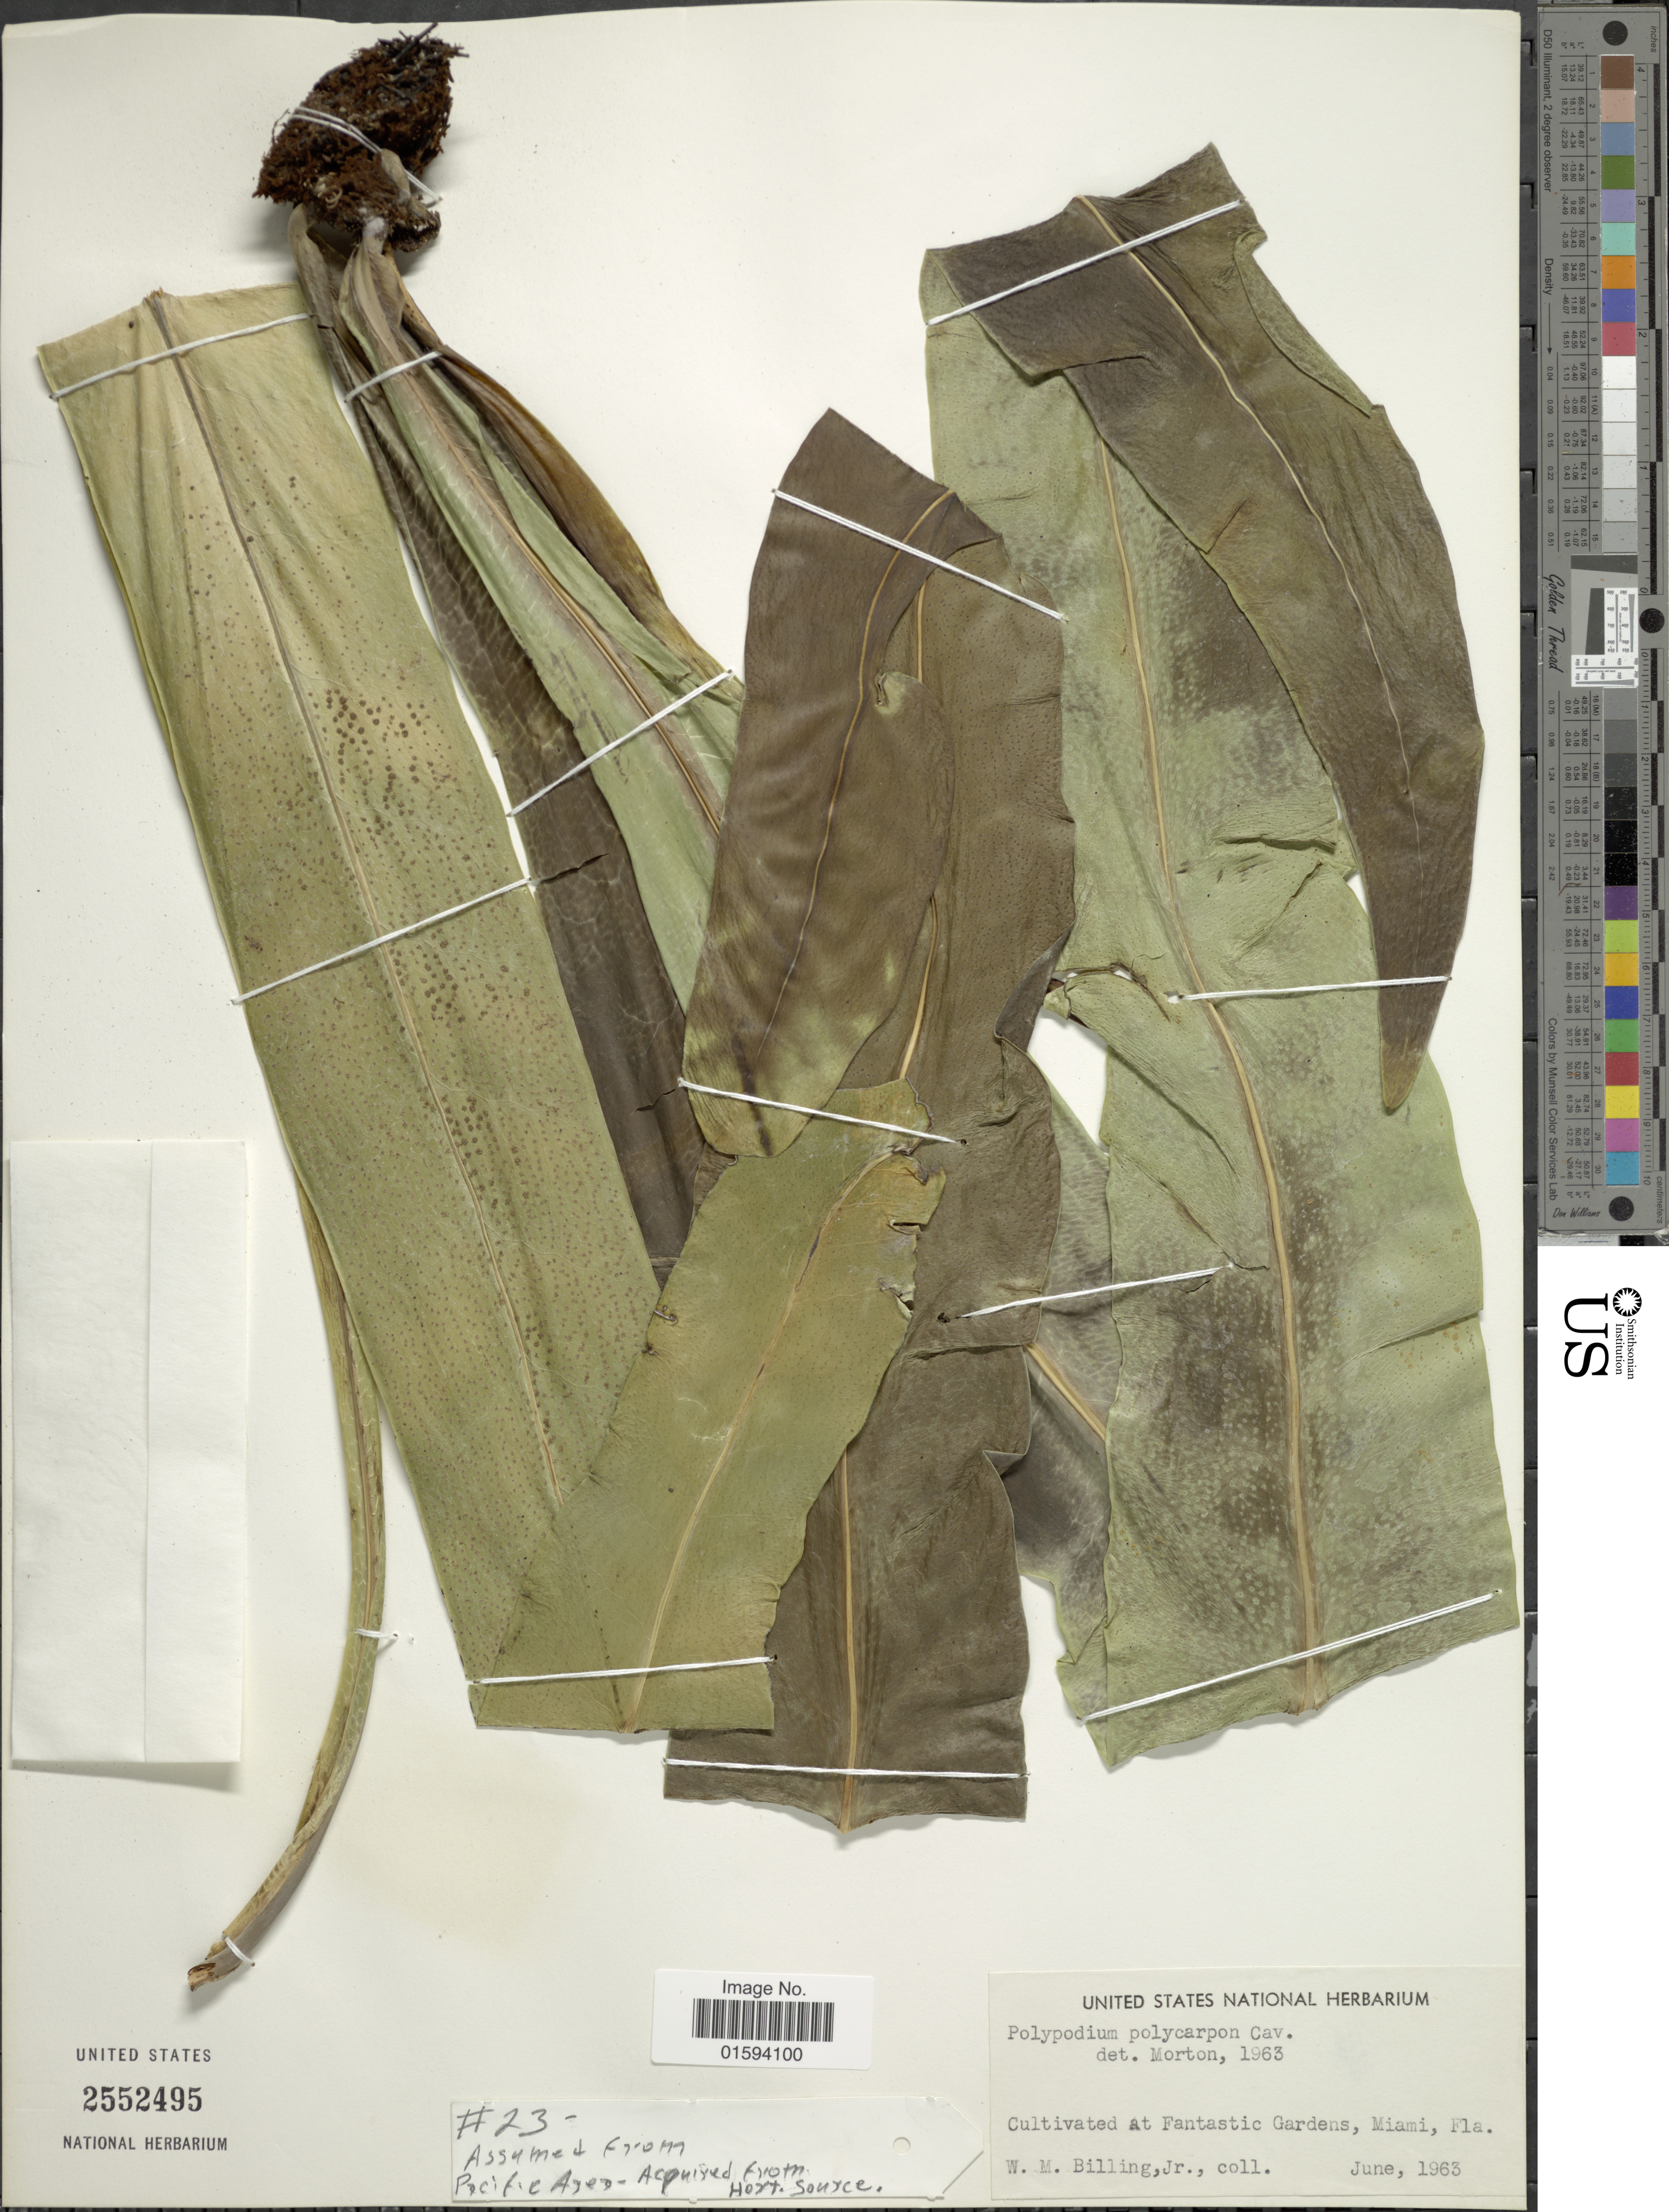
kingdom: Plantae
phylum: Tracheophyta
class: Polypodiopsida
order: Polypodiales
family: Polypodiaceae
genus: Polypodium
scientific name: Polypodium polycarpon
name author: Cav. ex Sw.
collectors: W. Billing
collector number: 23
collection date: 1963-06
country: United States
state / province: Florida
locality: Fantastic Gardens, Miami,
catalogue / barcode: US 2552495